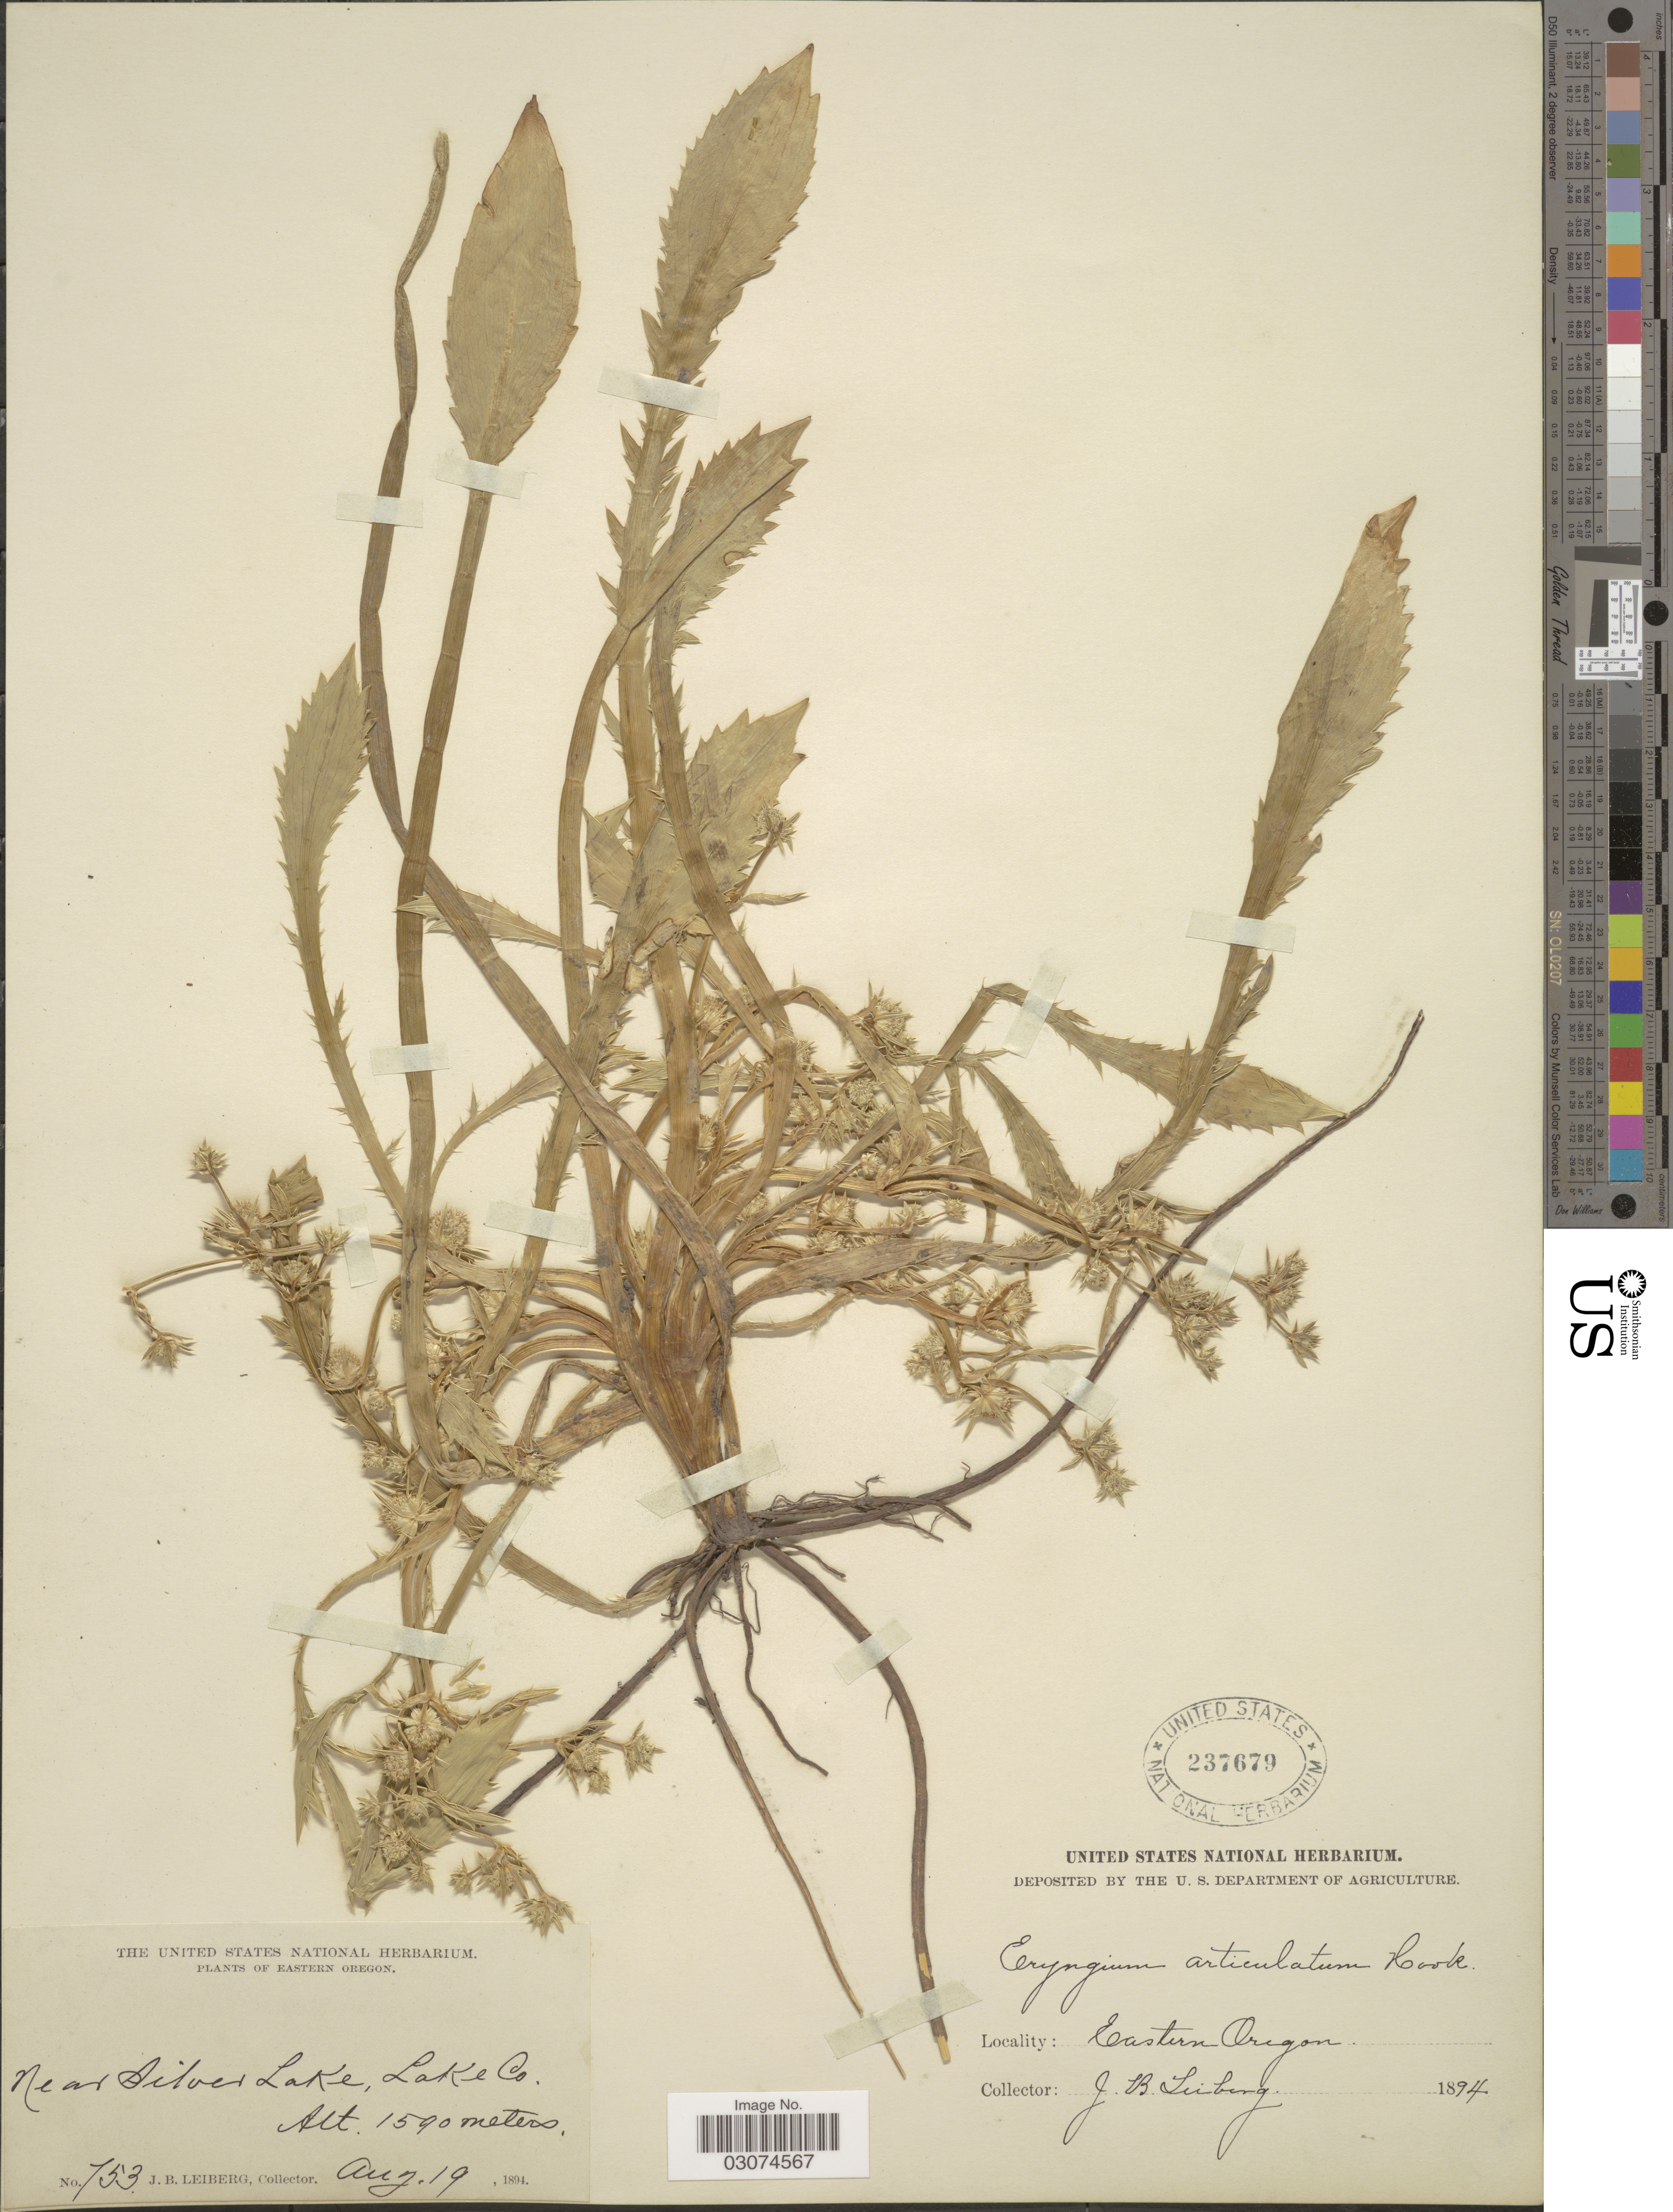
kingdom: Plantae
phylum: Tracheophyta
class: Magnoliopsida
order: Apiales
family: Apiaceae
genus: Eryngium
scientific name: Eryngium alismifolium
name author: Greene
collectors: J. B. Leiberg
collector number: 753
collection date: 1894-08-19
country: United States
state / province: Oregon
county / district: Lake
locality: Eastern Oregon. Near Silver Lake, Lake Co.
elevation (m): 1590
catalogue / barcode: US 237679